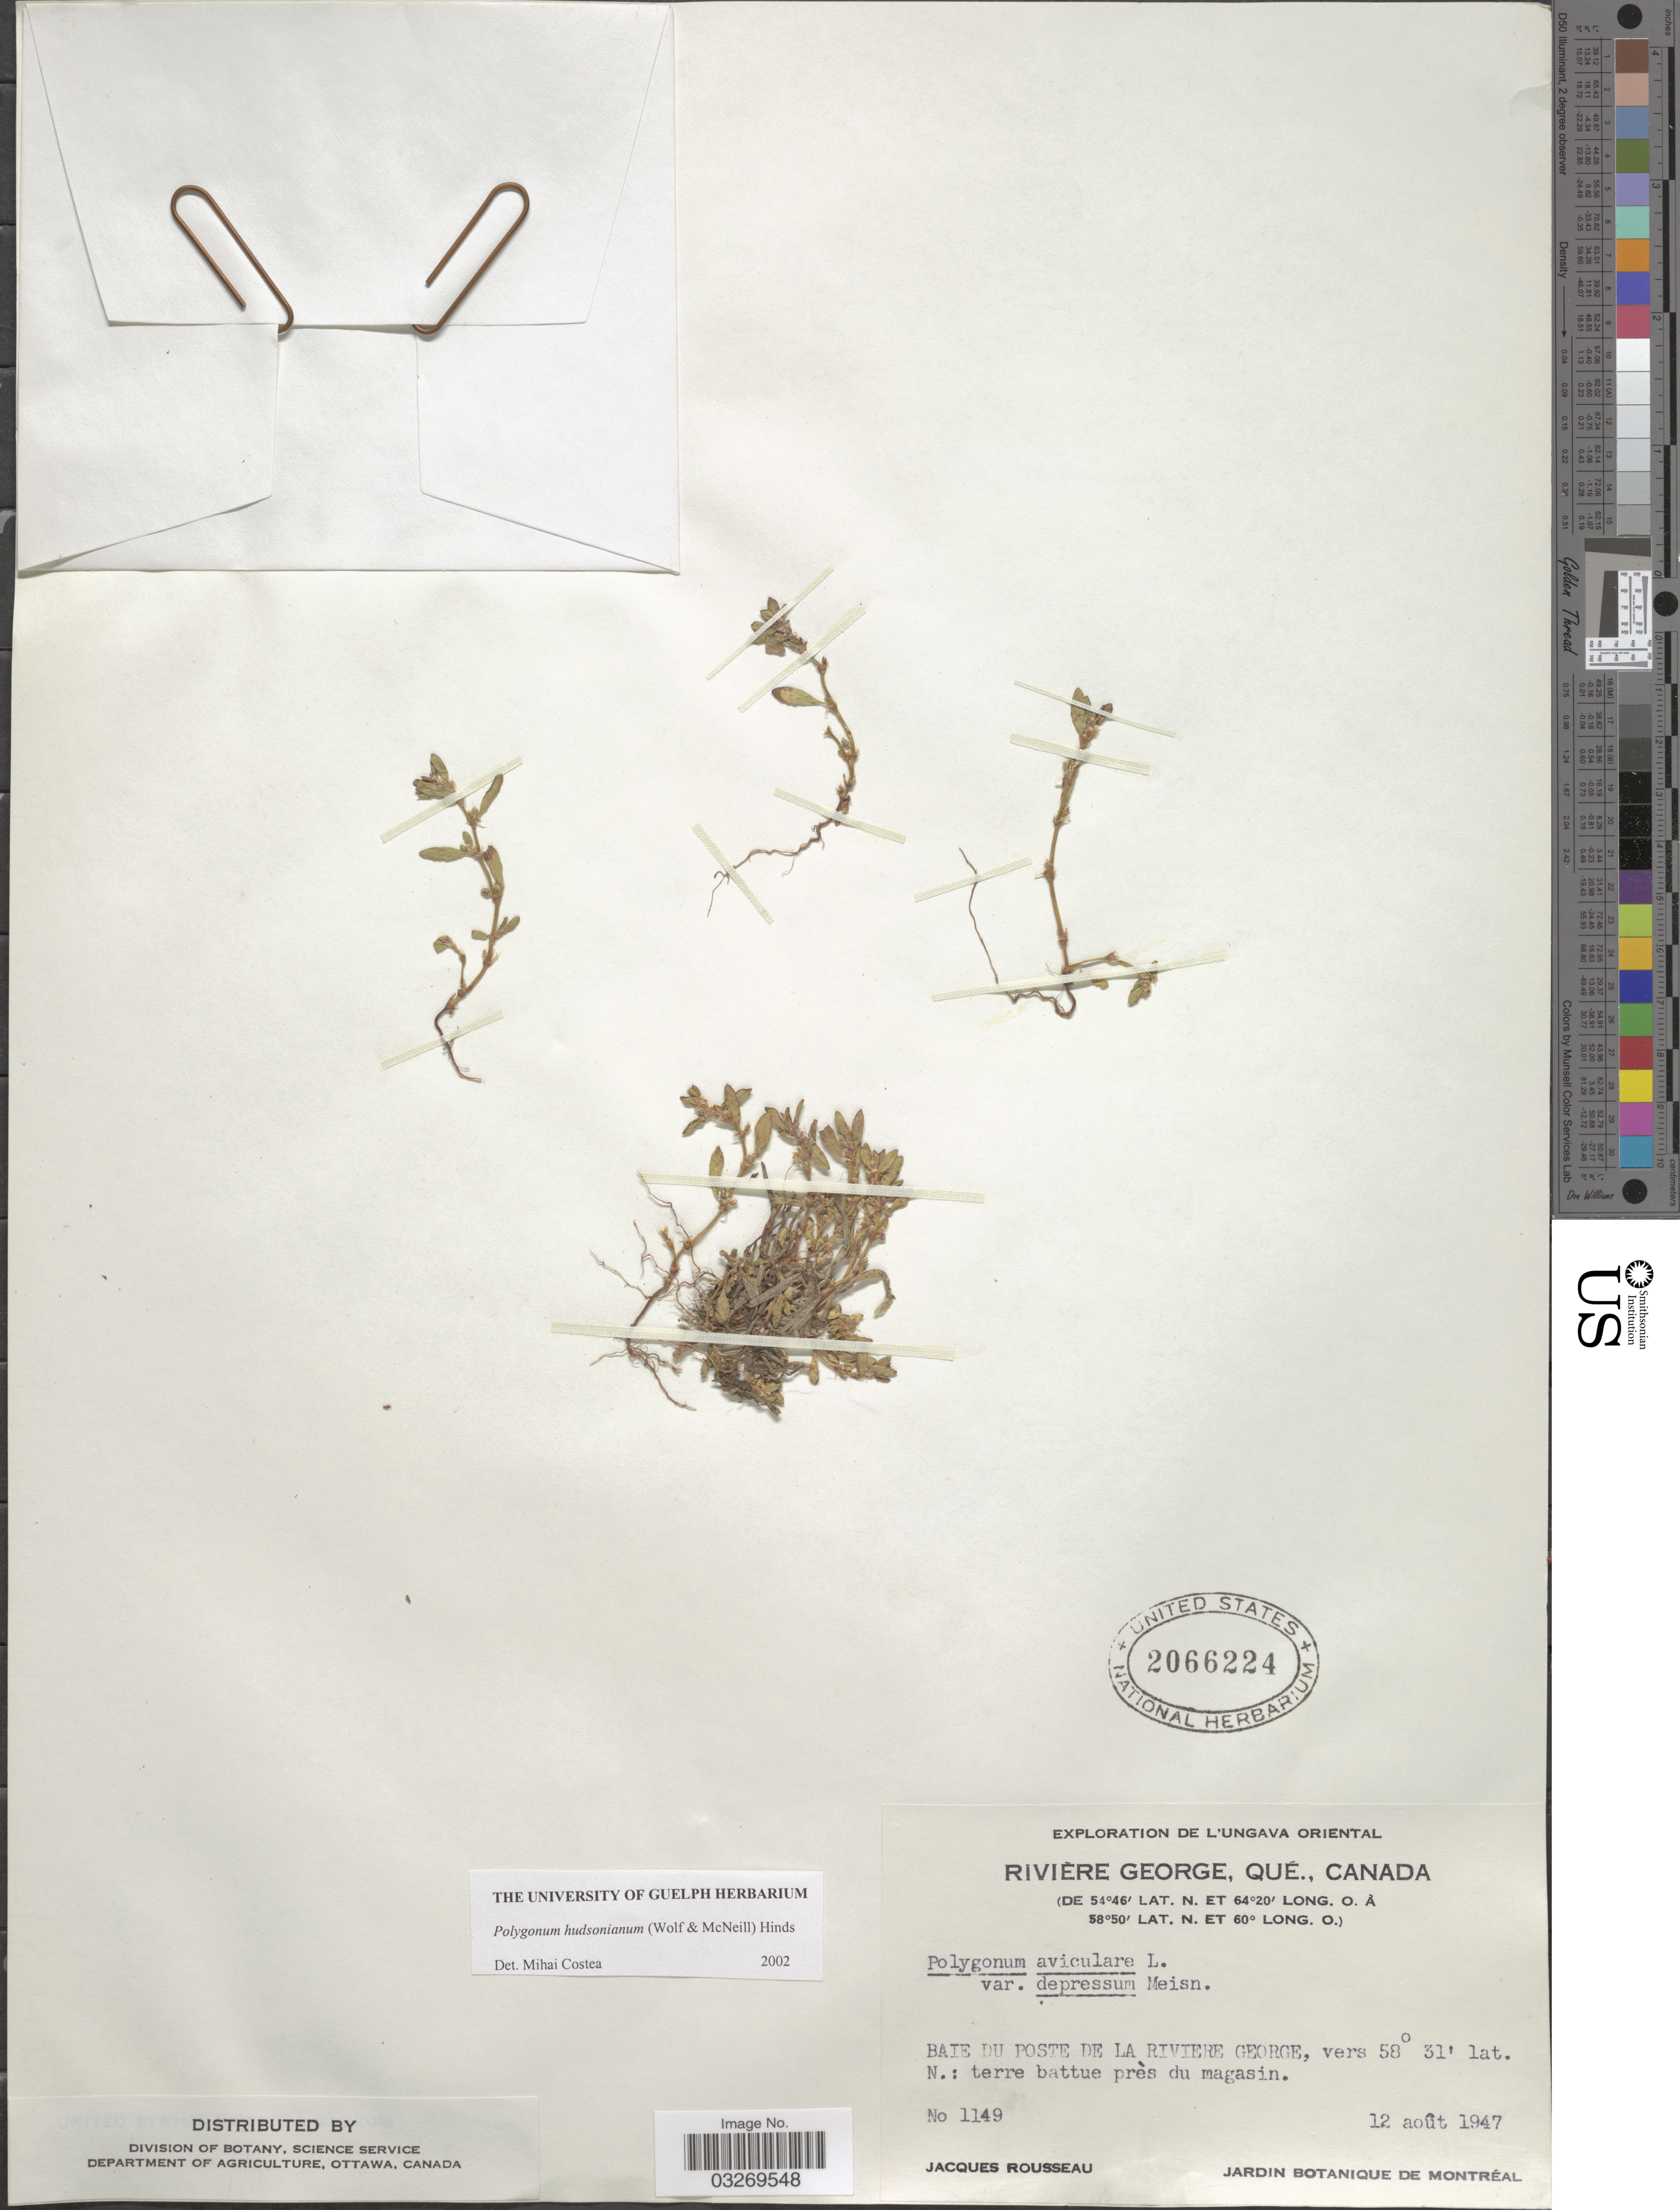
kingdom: Plantae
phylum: Tracheophyta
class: Magnoliopsida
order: Caryophyllales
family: Polygonaceae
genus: Polygonum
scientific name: Polygonum hudsonianum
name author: (S.J. Wolf & McNeill) H.R. Hinds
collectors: J. Rousseau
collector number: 1149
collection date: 1947-08-12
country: Canada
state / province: Quebec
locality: L'Ungava Oriental, Rivière George, Baie du Poste de La Riviere George.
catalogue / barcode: US 2066224